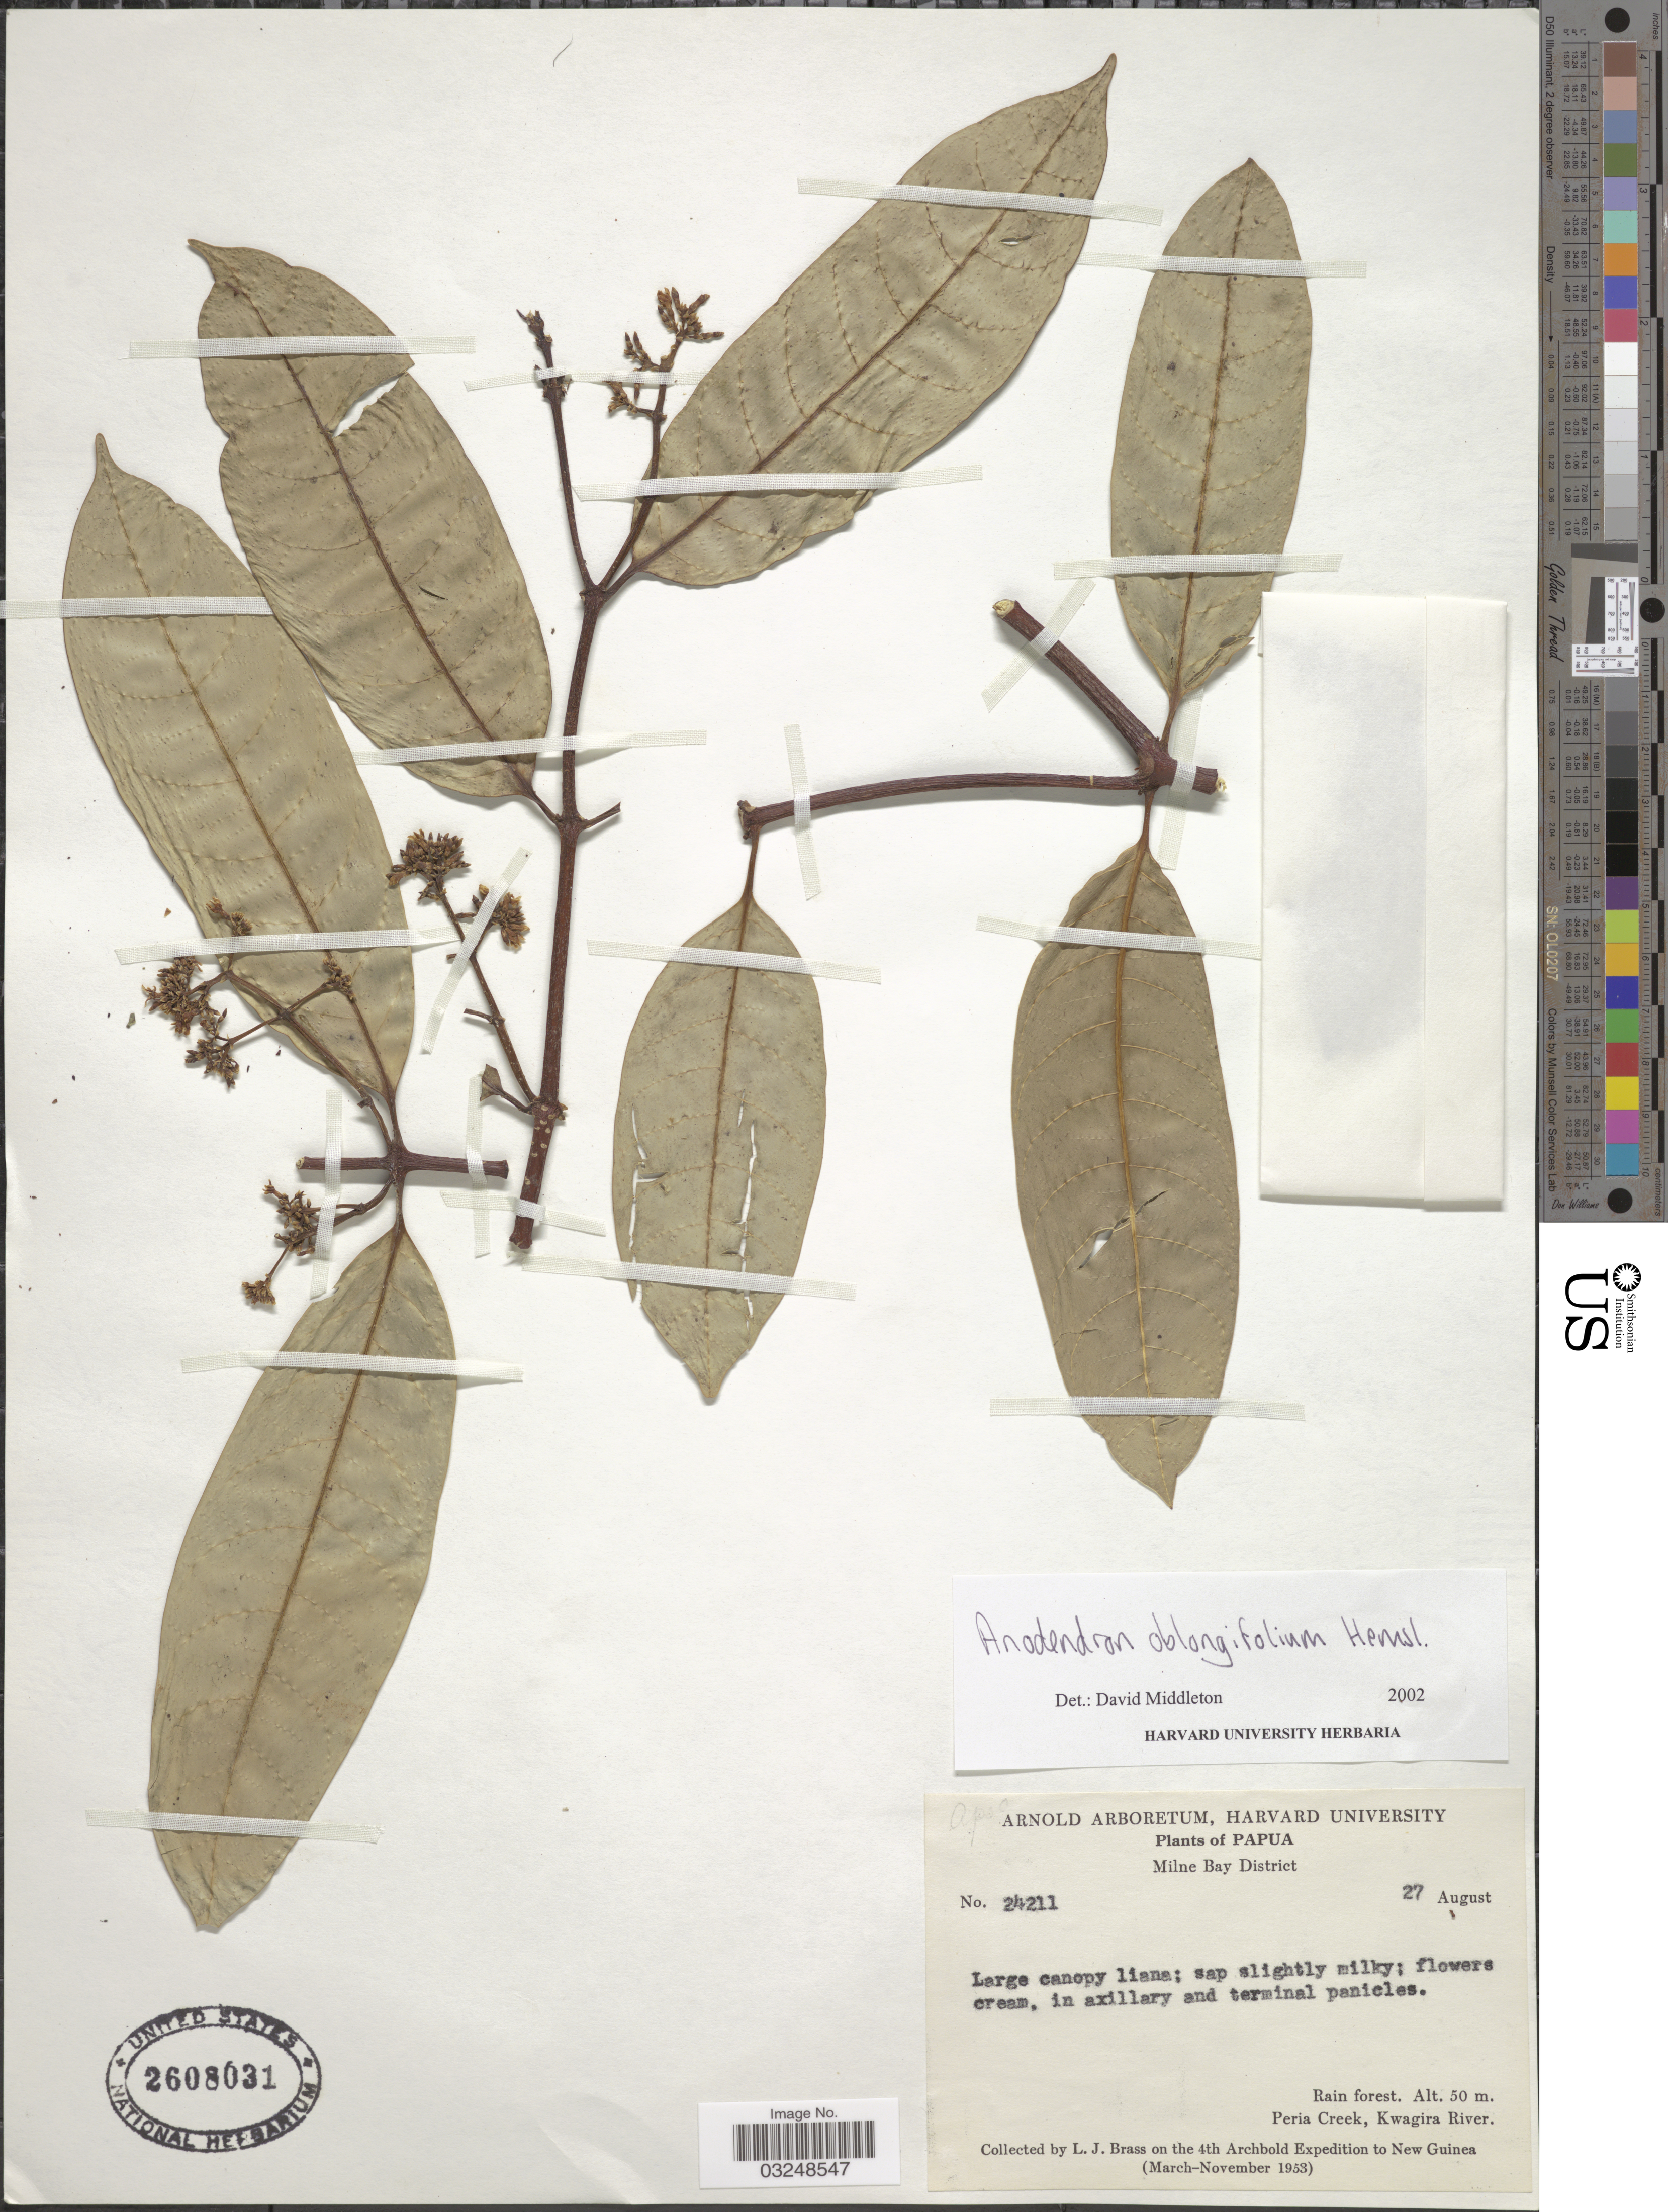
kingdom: Plantae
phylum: Tracheophyta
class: Magnoliopsida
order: Gentianales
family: Apocynaceae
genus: Anodendron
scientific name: Anodendron oblongifolium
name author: Hemsl.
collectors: L. J. Brass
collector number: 24211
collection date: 1953-08-27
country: Papua New Guinea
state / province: Milne Bay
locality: Papua, Milne Bay, Rain forest, Peria Creek, Kwagira River.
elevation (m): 50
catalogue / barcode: US 2608031